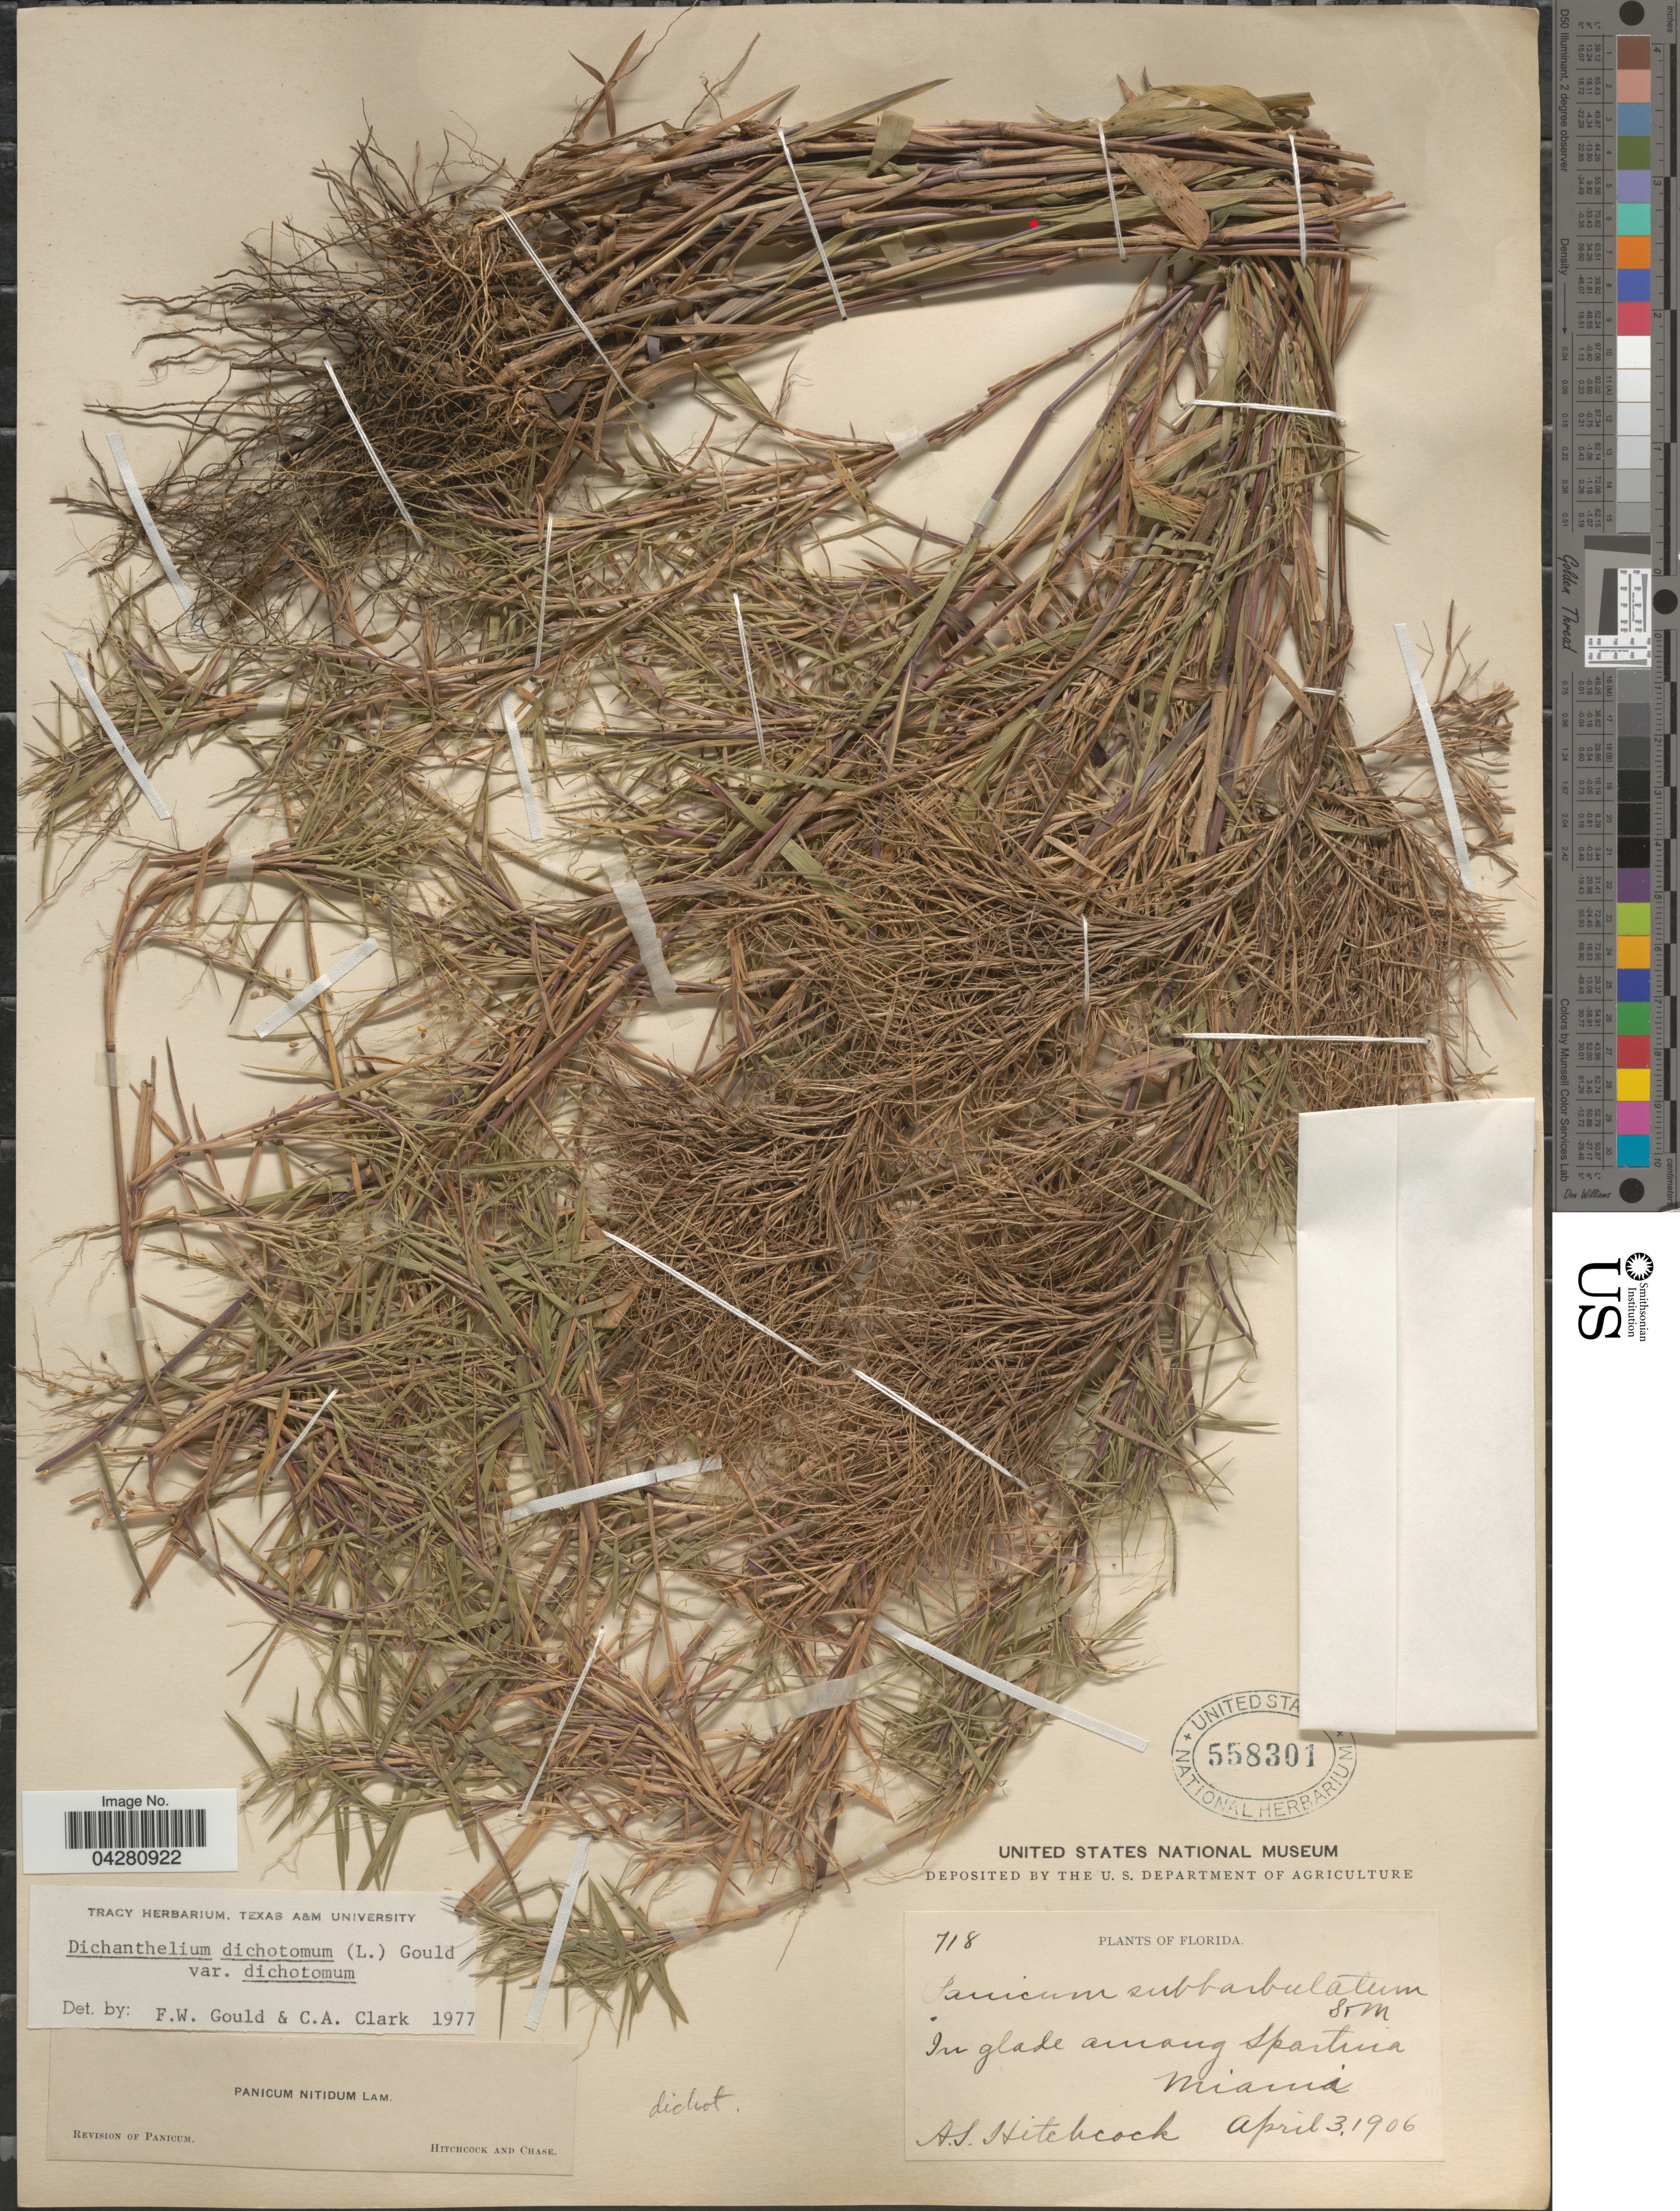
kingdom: Plantae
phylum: Tracheophyta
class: Liliopsida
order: Poales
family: Poaceae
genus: Dichanthelium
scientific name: Dichanthelium dichotomum var. dichotomum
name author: (L.) Gould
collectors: A. S. Hitchcock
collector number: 718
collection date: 1906-04-03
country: United States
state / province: Florida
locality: In glade among spartina Miami.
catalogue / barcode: US 558301